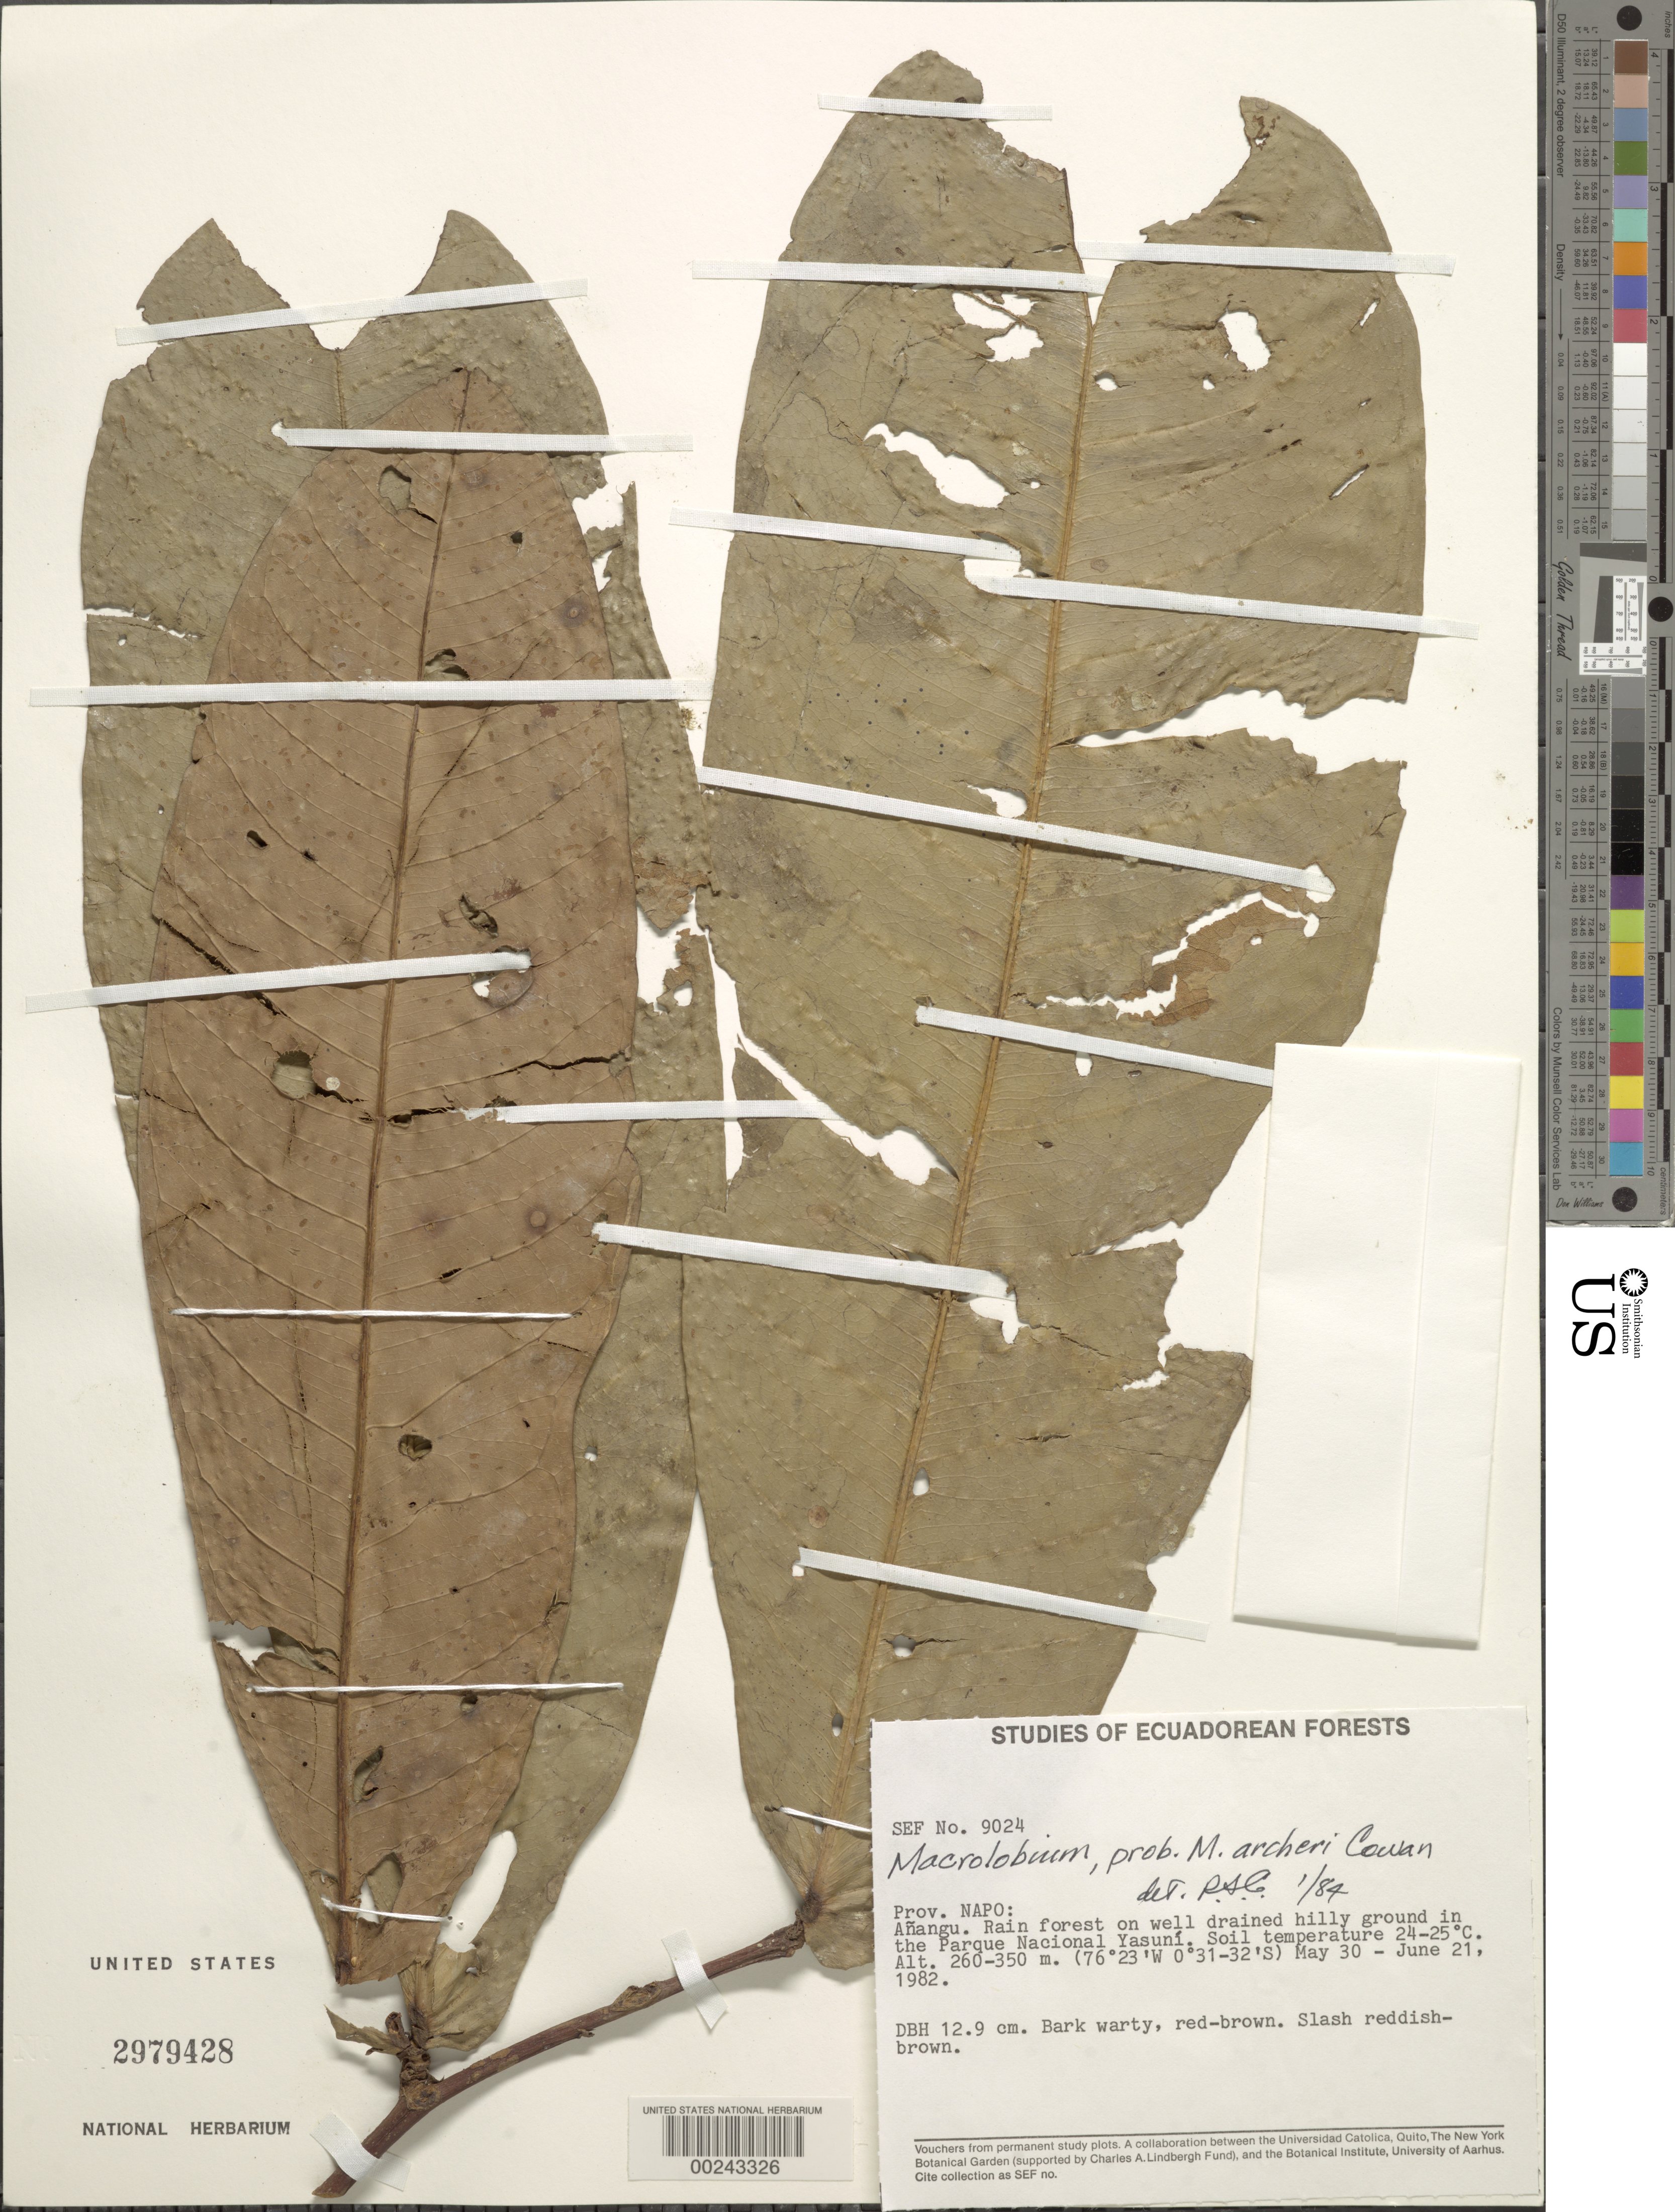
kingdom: Plantae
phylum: Tracheophyta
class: Magnoliopsida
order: Fabales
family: Fabaceae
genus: Macrolobium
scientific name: Macrolobium sp. nov.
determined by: Trujillo, A. M.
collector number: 9024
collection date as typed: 30 May 1982 to 21 Jun 1982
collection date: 1982-05-30/1982-06-21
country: Ecuador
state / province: Napo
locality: Anangu, in the Parque Nacional yasuni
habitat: Rain forest on welll drained hilly ground; soil temperature 24-25 c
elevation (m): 260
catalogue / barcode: US 2979428